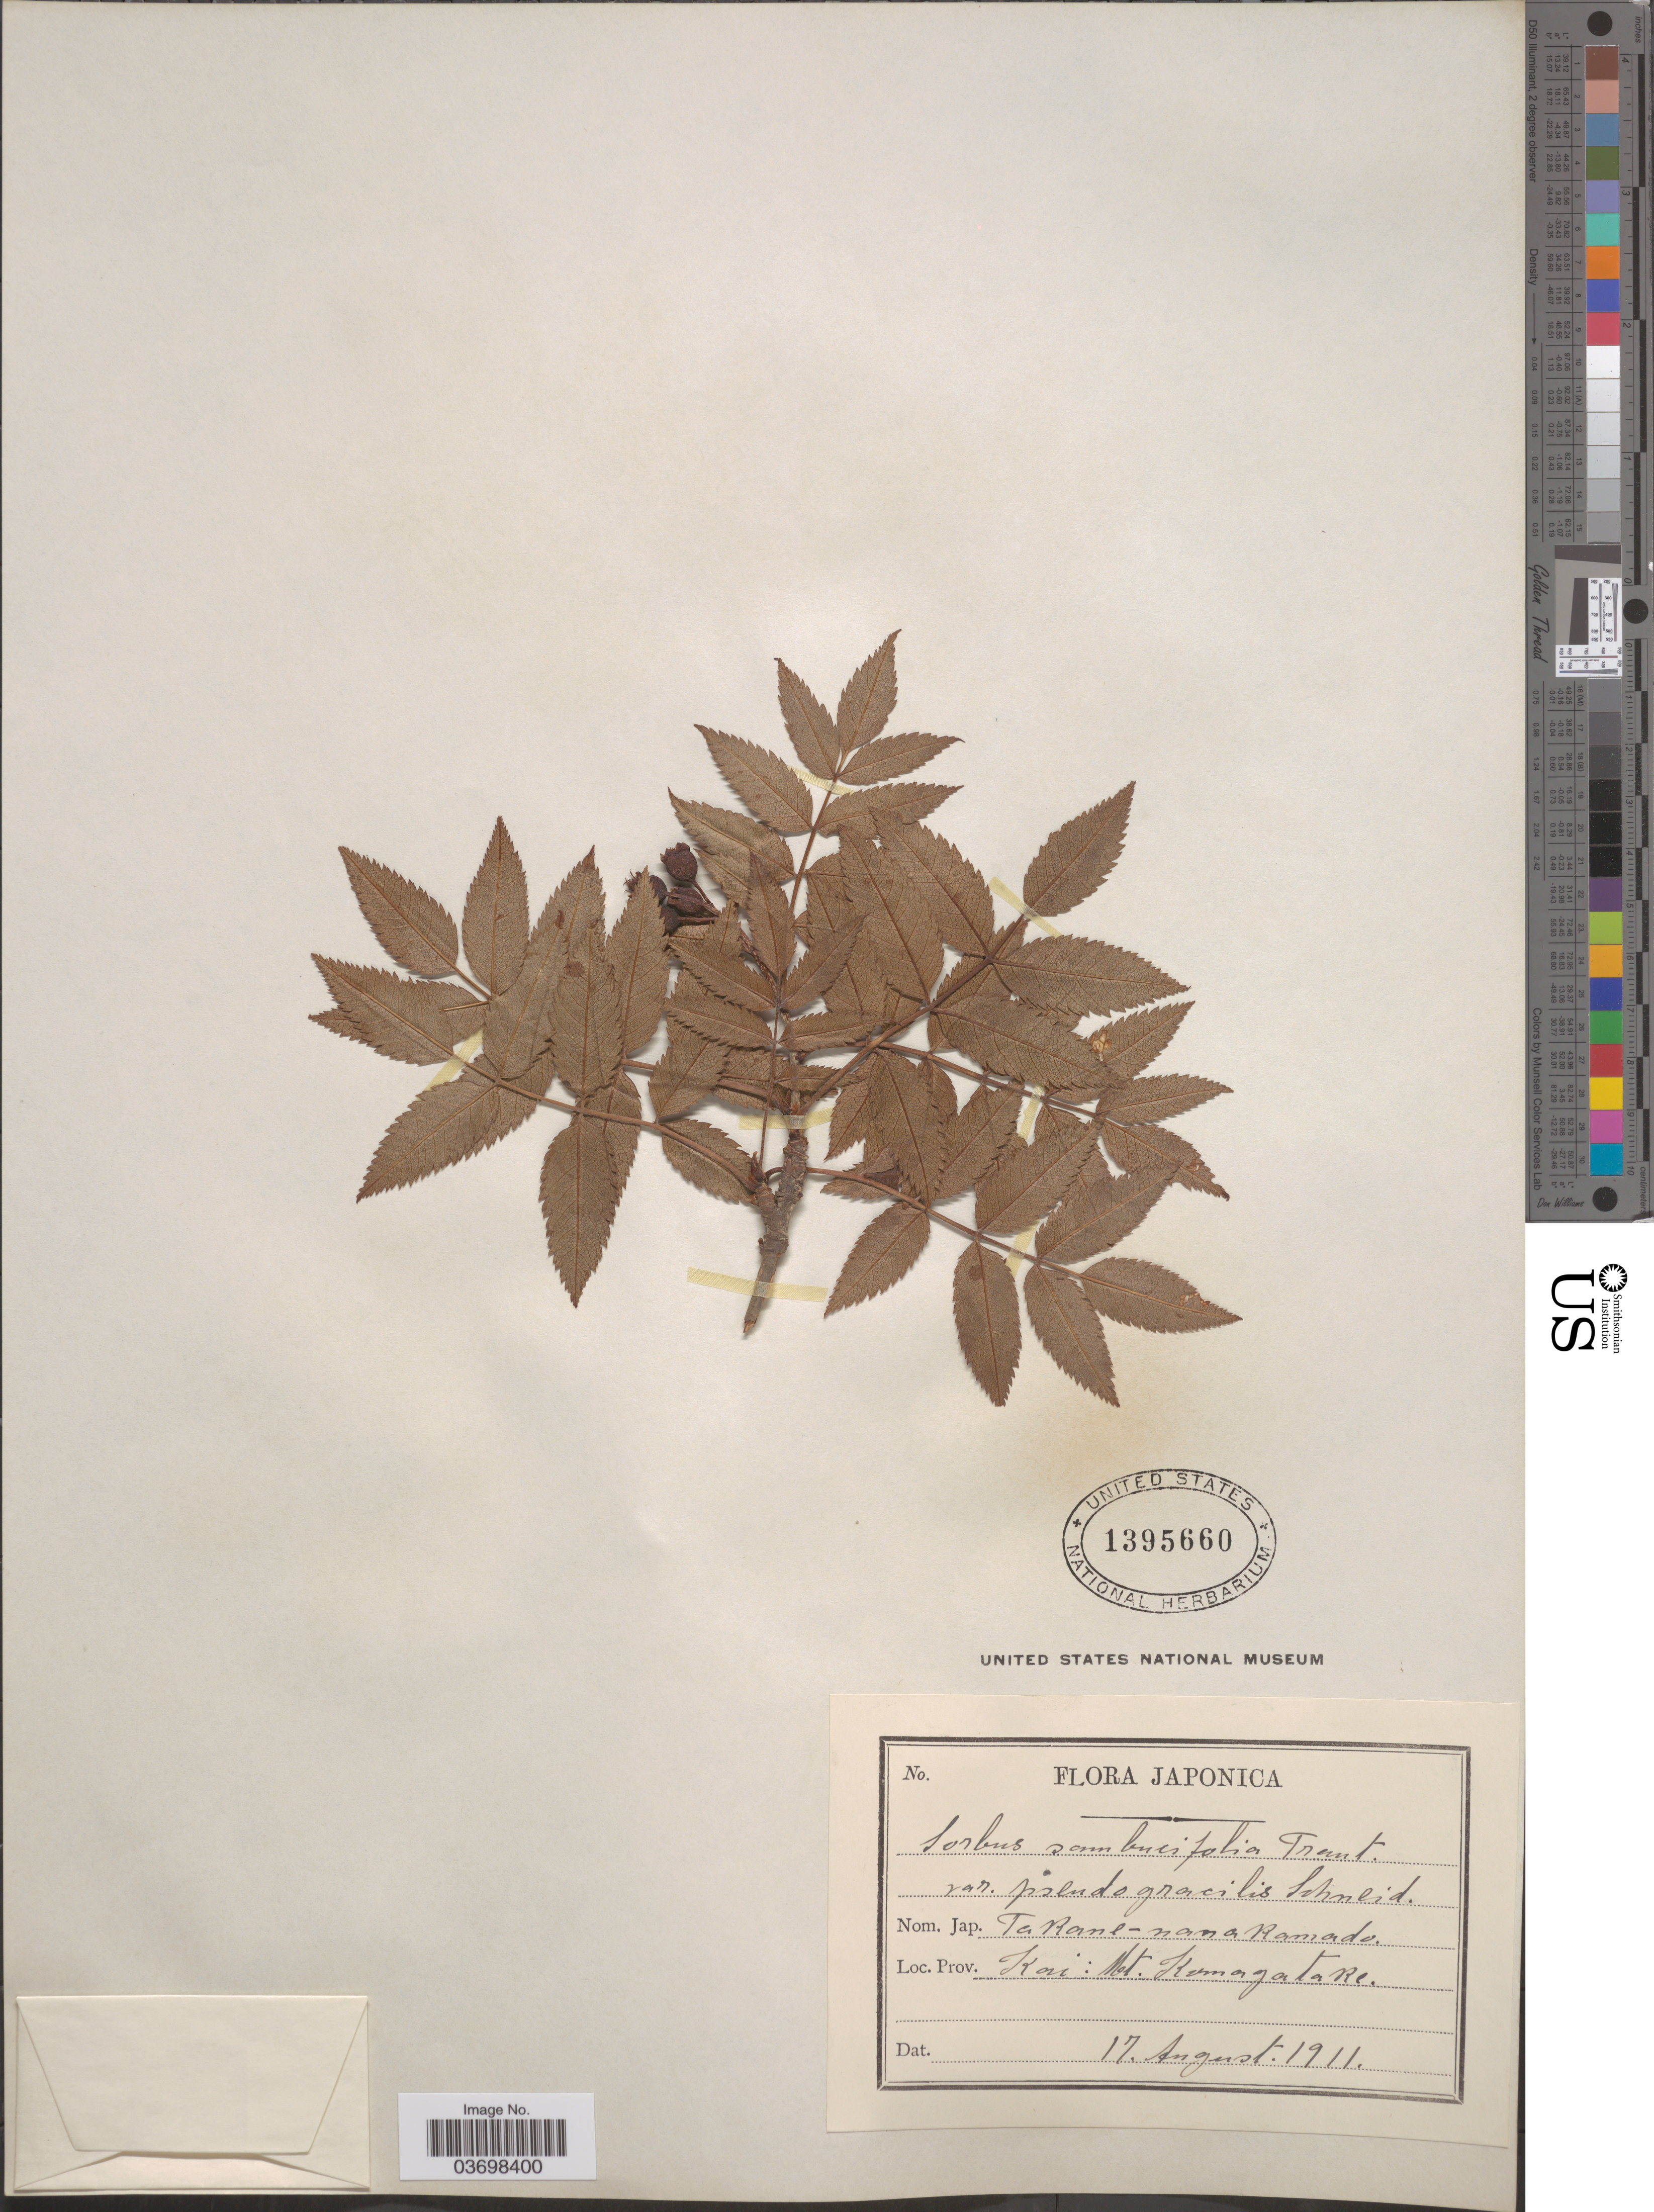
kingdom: Plantae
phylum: Tracheophyta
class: Magnoliopsida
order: Rosales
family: Rosaceae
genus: Sorbus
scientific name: Sorbus sambucifolia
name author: (Cham. & Schltdl.) M. Roem.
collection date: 1911-08-17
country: Japan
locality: Prov. Kai: Mt. Komagatake.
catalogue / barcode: US 1395660